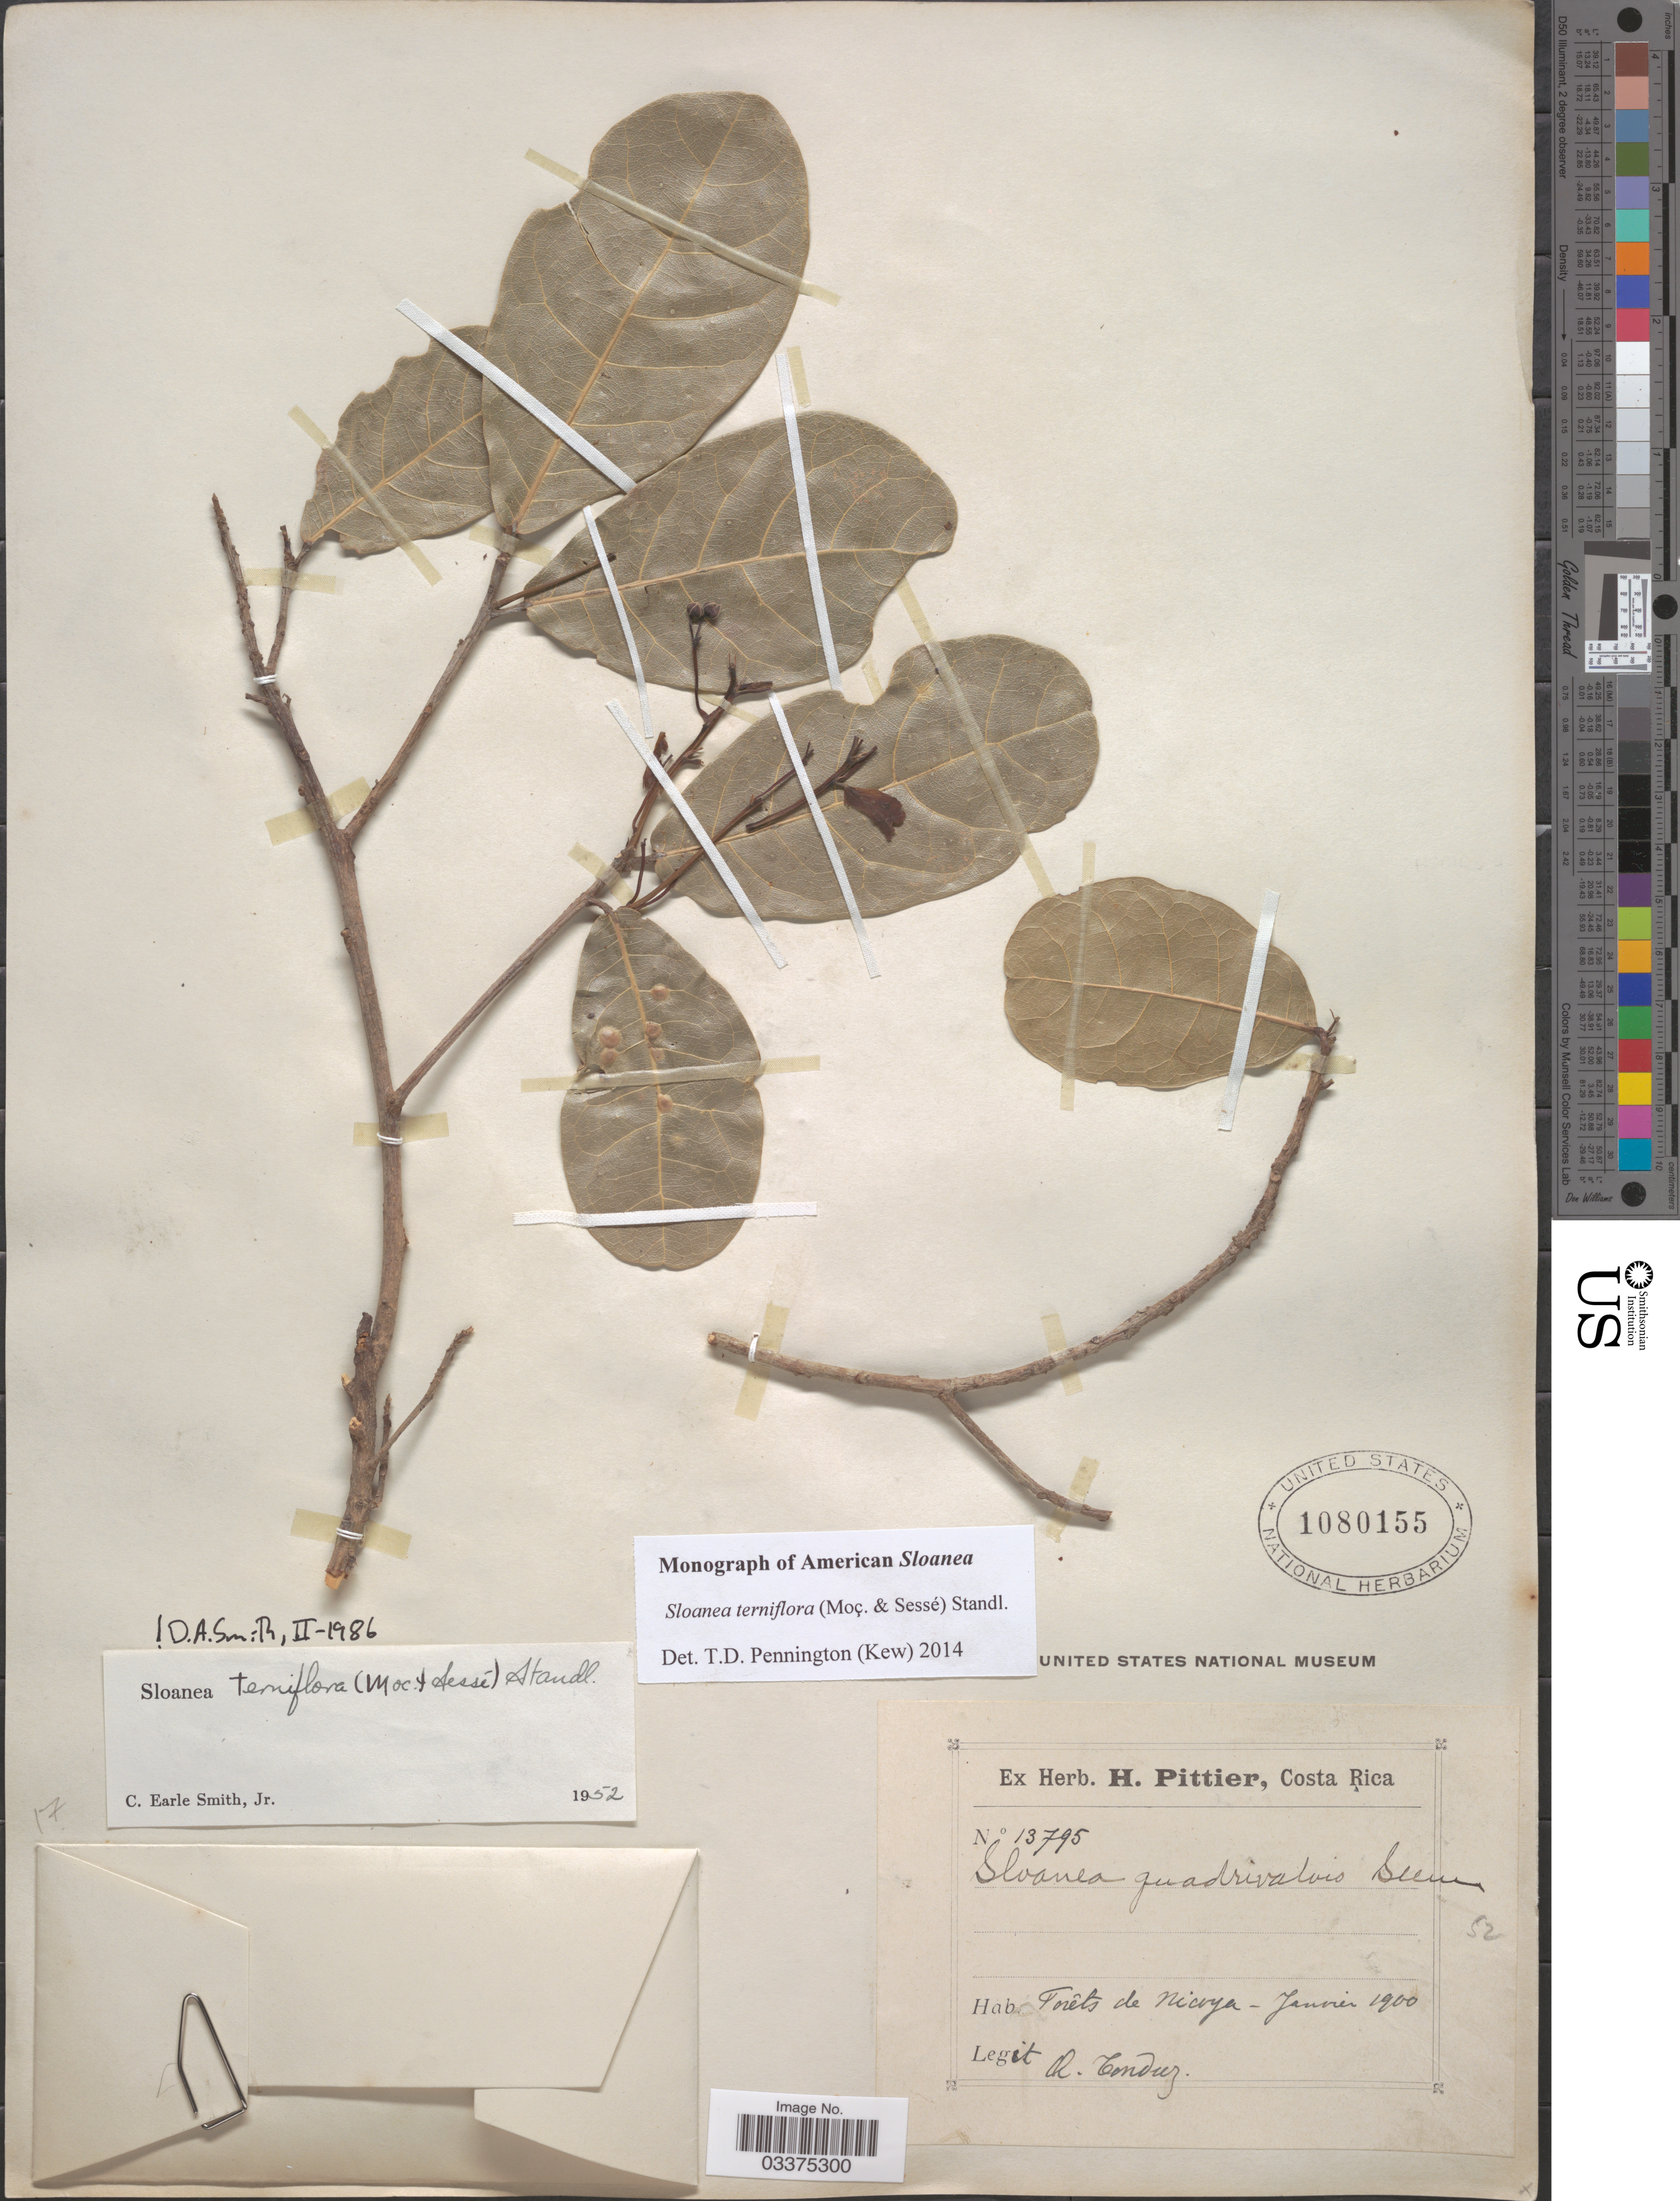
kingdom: Plantae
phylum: Tracheophyta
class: Magnoliopsida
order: Oxalidales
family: Elaeocarpaceae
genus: Sloanea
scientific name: Sloanea terniflora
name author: (Moc. & Sessé ex DC.) Standl.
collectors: A. Tonduz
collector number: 13795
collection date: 1900-01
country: Costa Rica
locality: Forêts de Nicoya.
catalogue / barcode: US 1080155